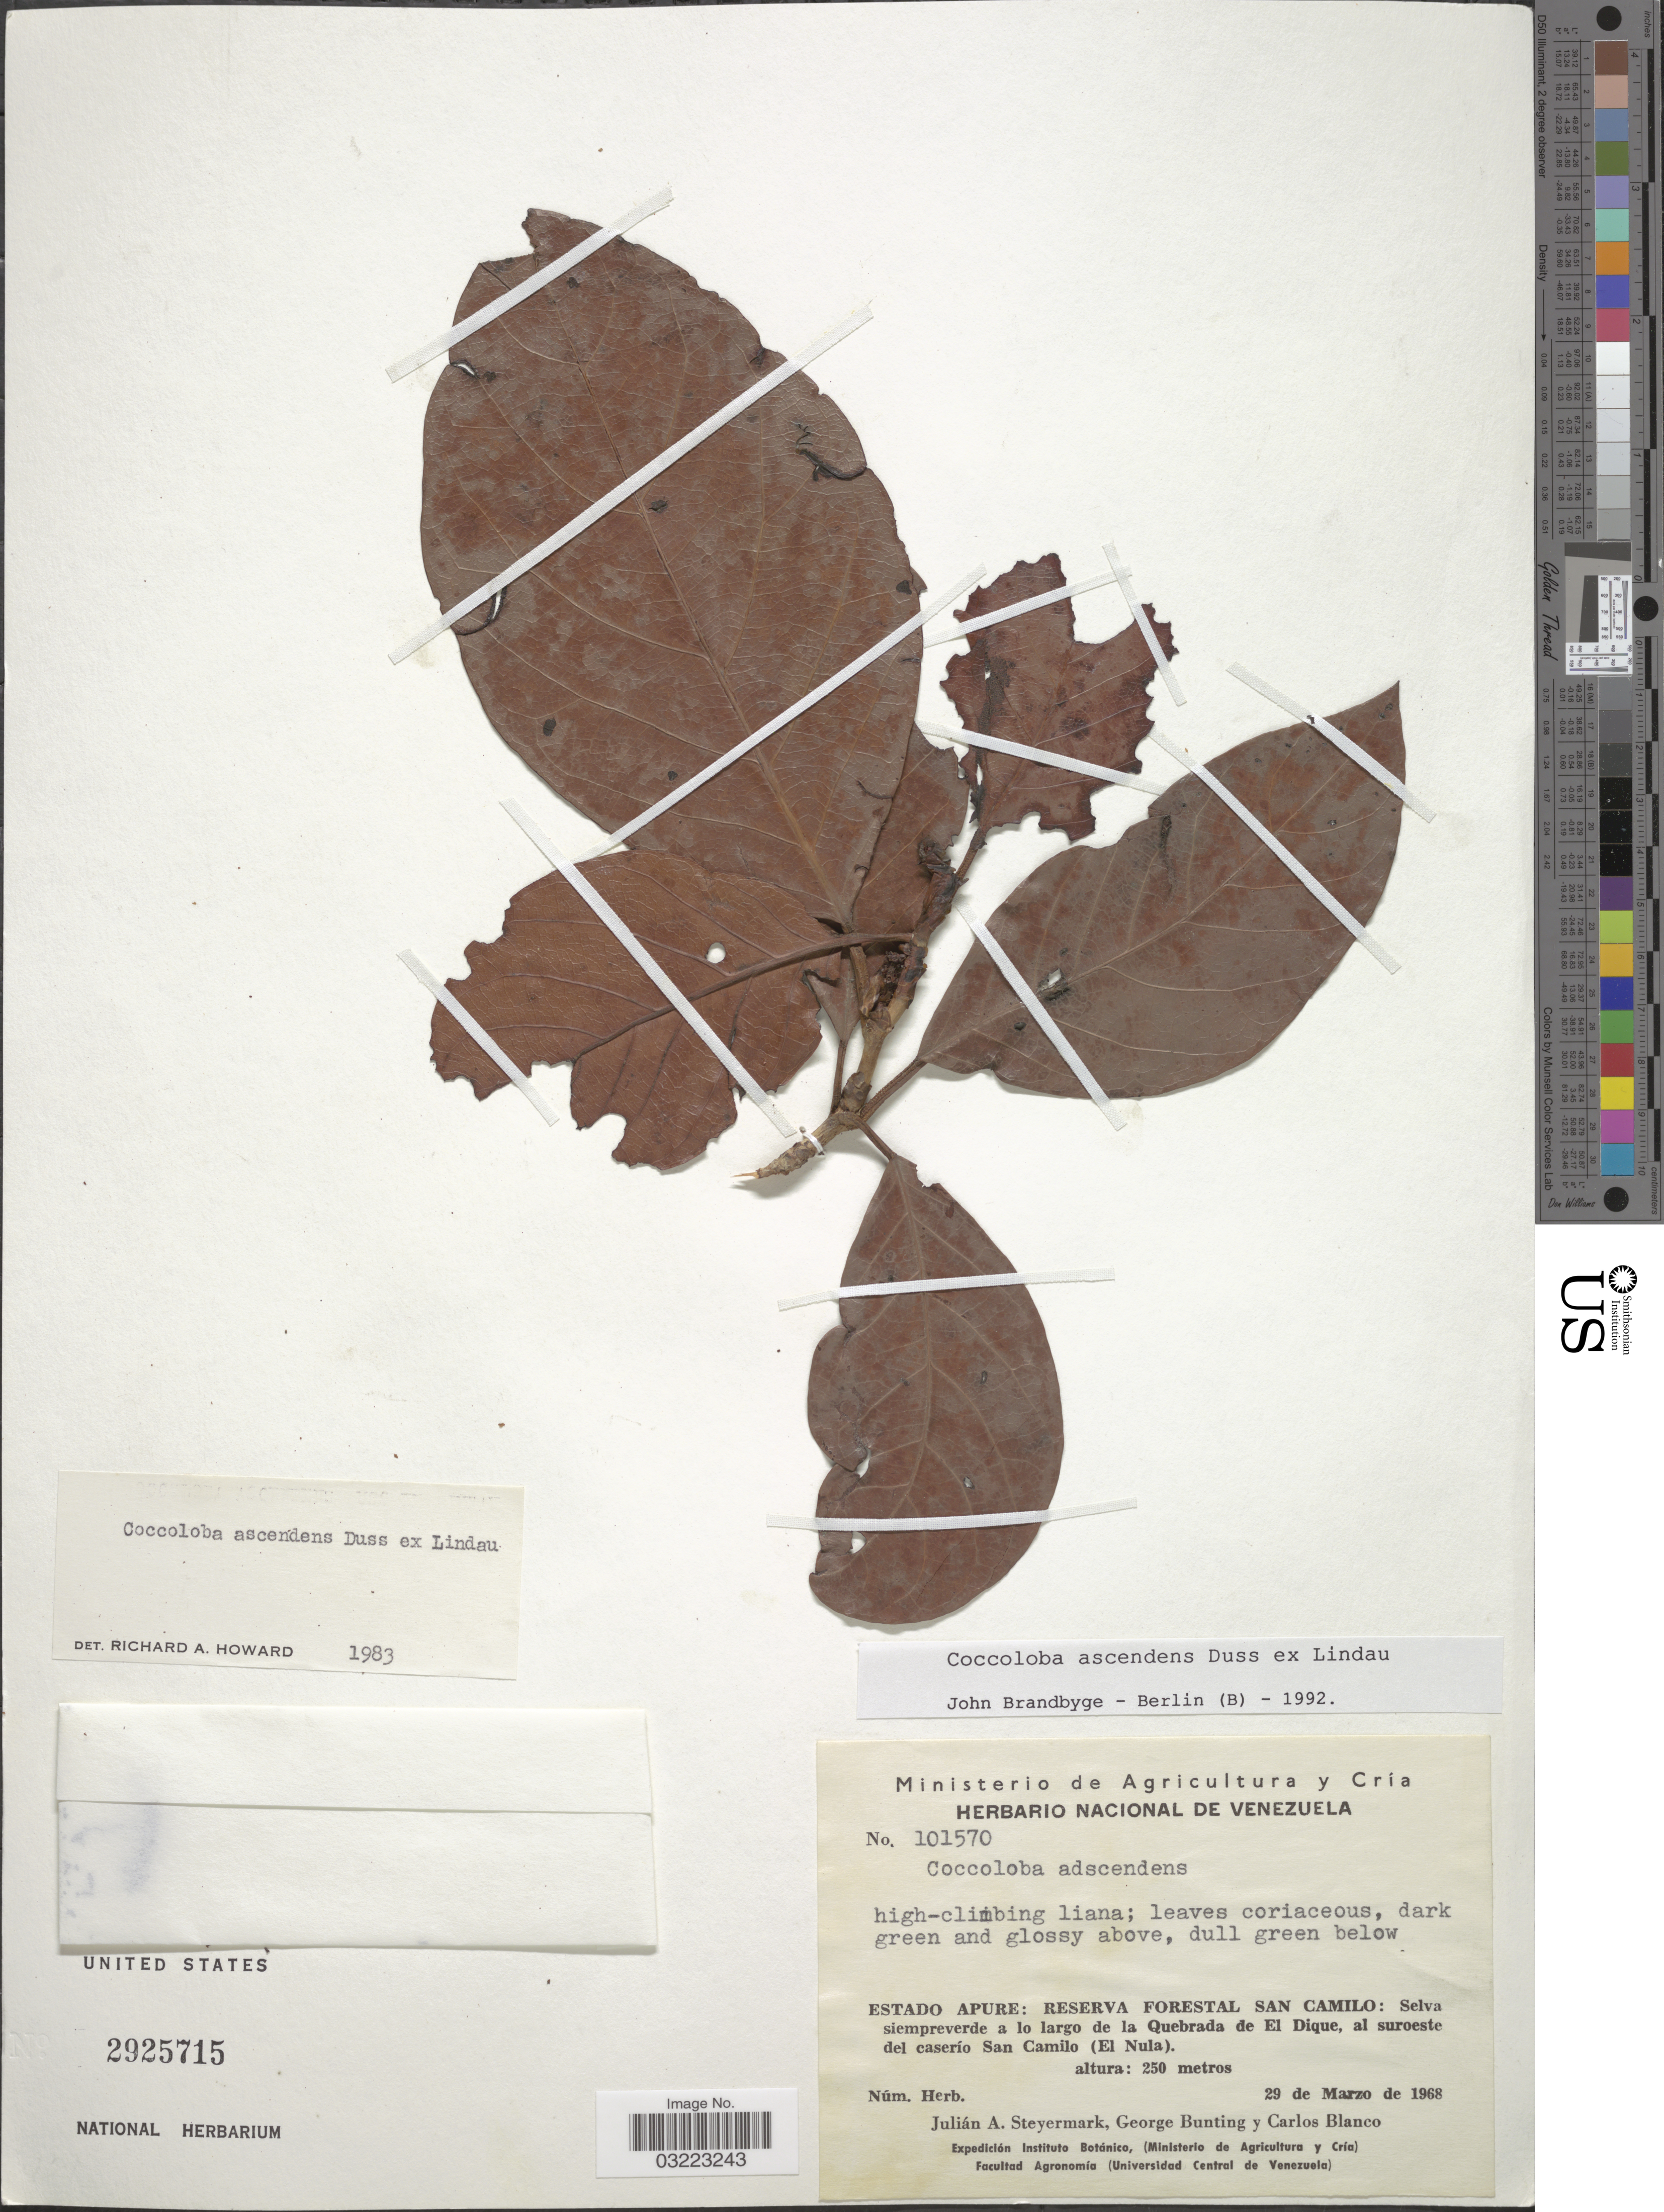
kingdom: Plantae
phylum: Tracheophyta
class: Magnoliopsida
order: Caryophyllales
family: Polygonaceae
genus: Coccoloba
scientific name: Coccoloba ascendens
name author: Duss ex Lindau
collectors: J. Steyermark, G. S. Bunting & C. Blanco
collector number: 101570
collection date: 1968-03-29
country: Venezuela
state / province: Apure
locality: Reserva Florestal San Camilo: Selva siempreverde a lo largo de la Quebrada de El Dique, al suroeste del caserío San Camilo (El Nula).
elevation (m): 250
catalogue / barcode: US 2925715